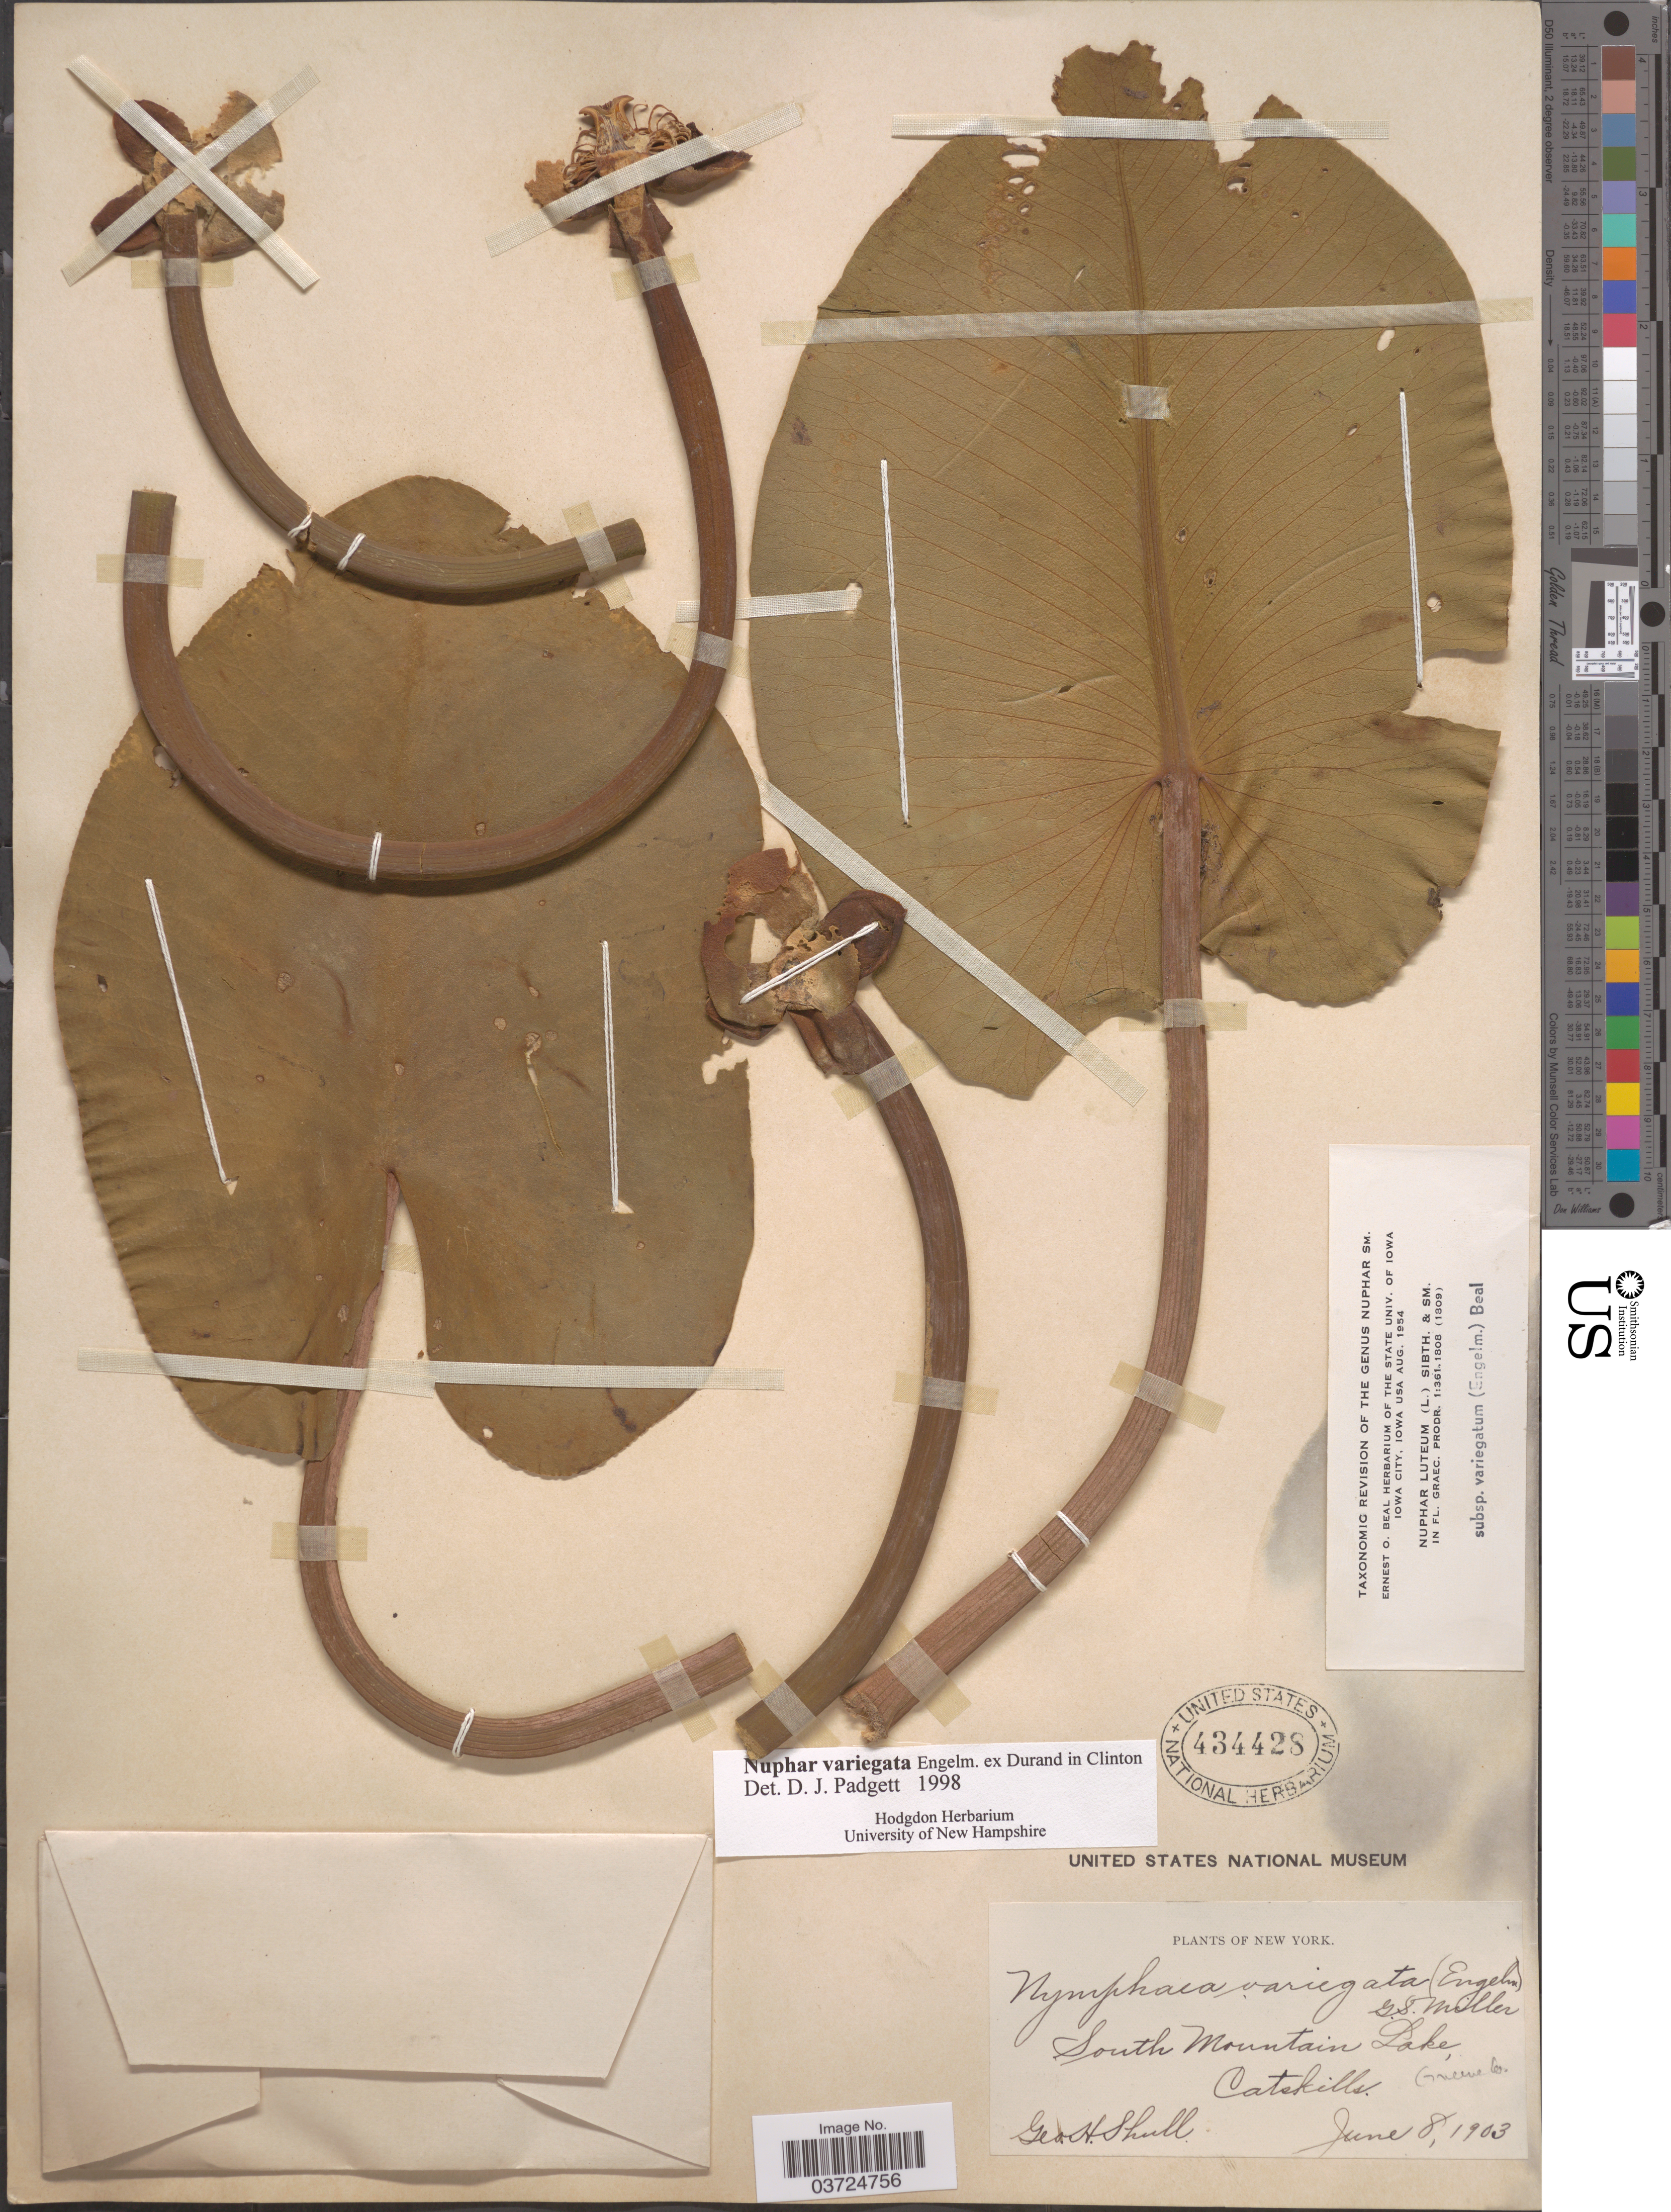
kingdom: Plantae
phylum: Tracheophyta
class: Magnoliopsida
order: Nymphaeales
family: Nymphaeaceae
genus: Nuphar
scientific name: Nuphar variegata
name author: Engelm. ex Durand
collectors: G. H. Shull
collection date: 1903-06-08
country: United States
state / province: New York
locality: South Mountain Lake. Catskills. Greene Co.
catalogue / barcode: US 434428